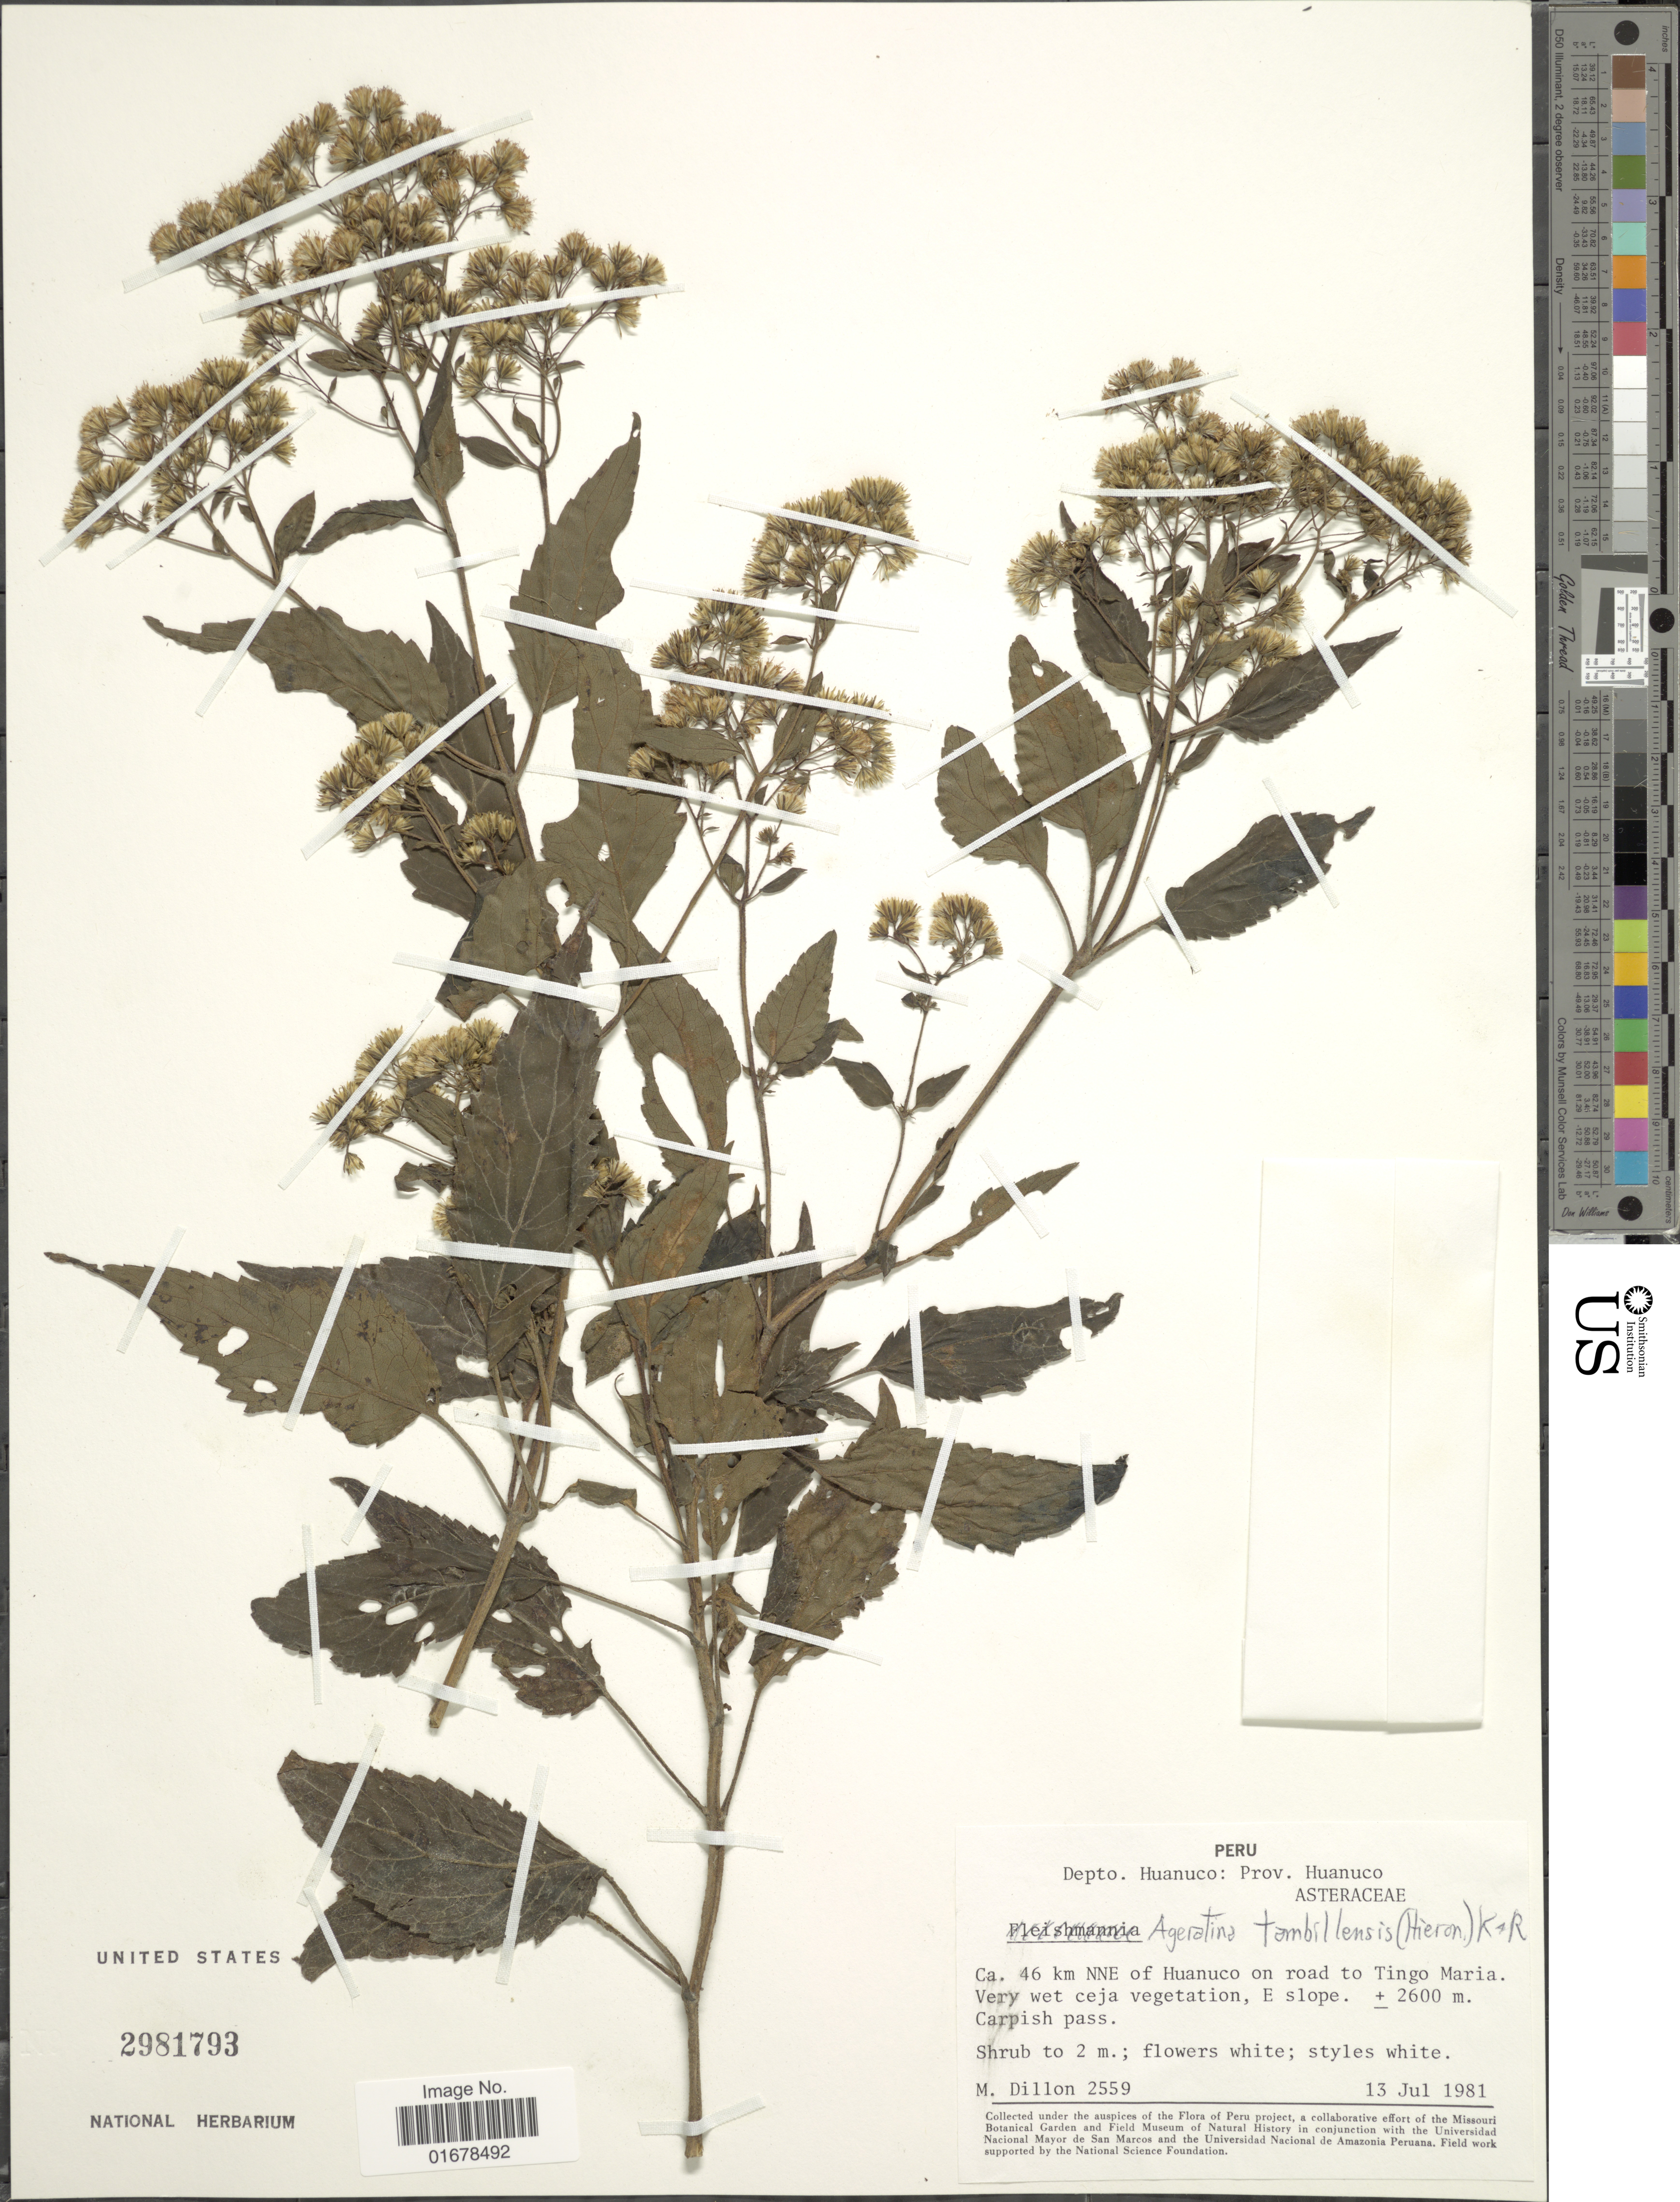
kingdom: Plantae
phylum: Tracheophyta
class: Magnoliopsida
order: Asterales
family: Asteraceae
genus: Ageratina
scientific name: Ageratina tambillensis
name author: (Hieron.) R.M. King & H. Rob.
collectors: M. O. Dillon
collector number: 2559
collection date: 1981-08-13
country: Peru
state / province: Huánuco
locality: Depto. Huanuco, Prov. Huanuco, ca 46 km NNE of Huanuco on road to Tingo Maria, Very wet ceja vegetation, E slope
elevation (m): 2600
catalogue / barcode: US 2981793